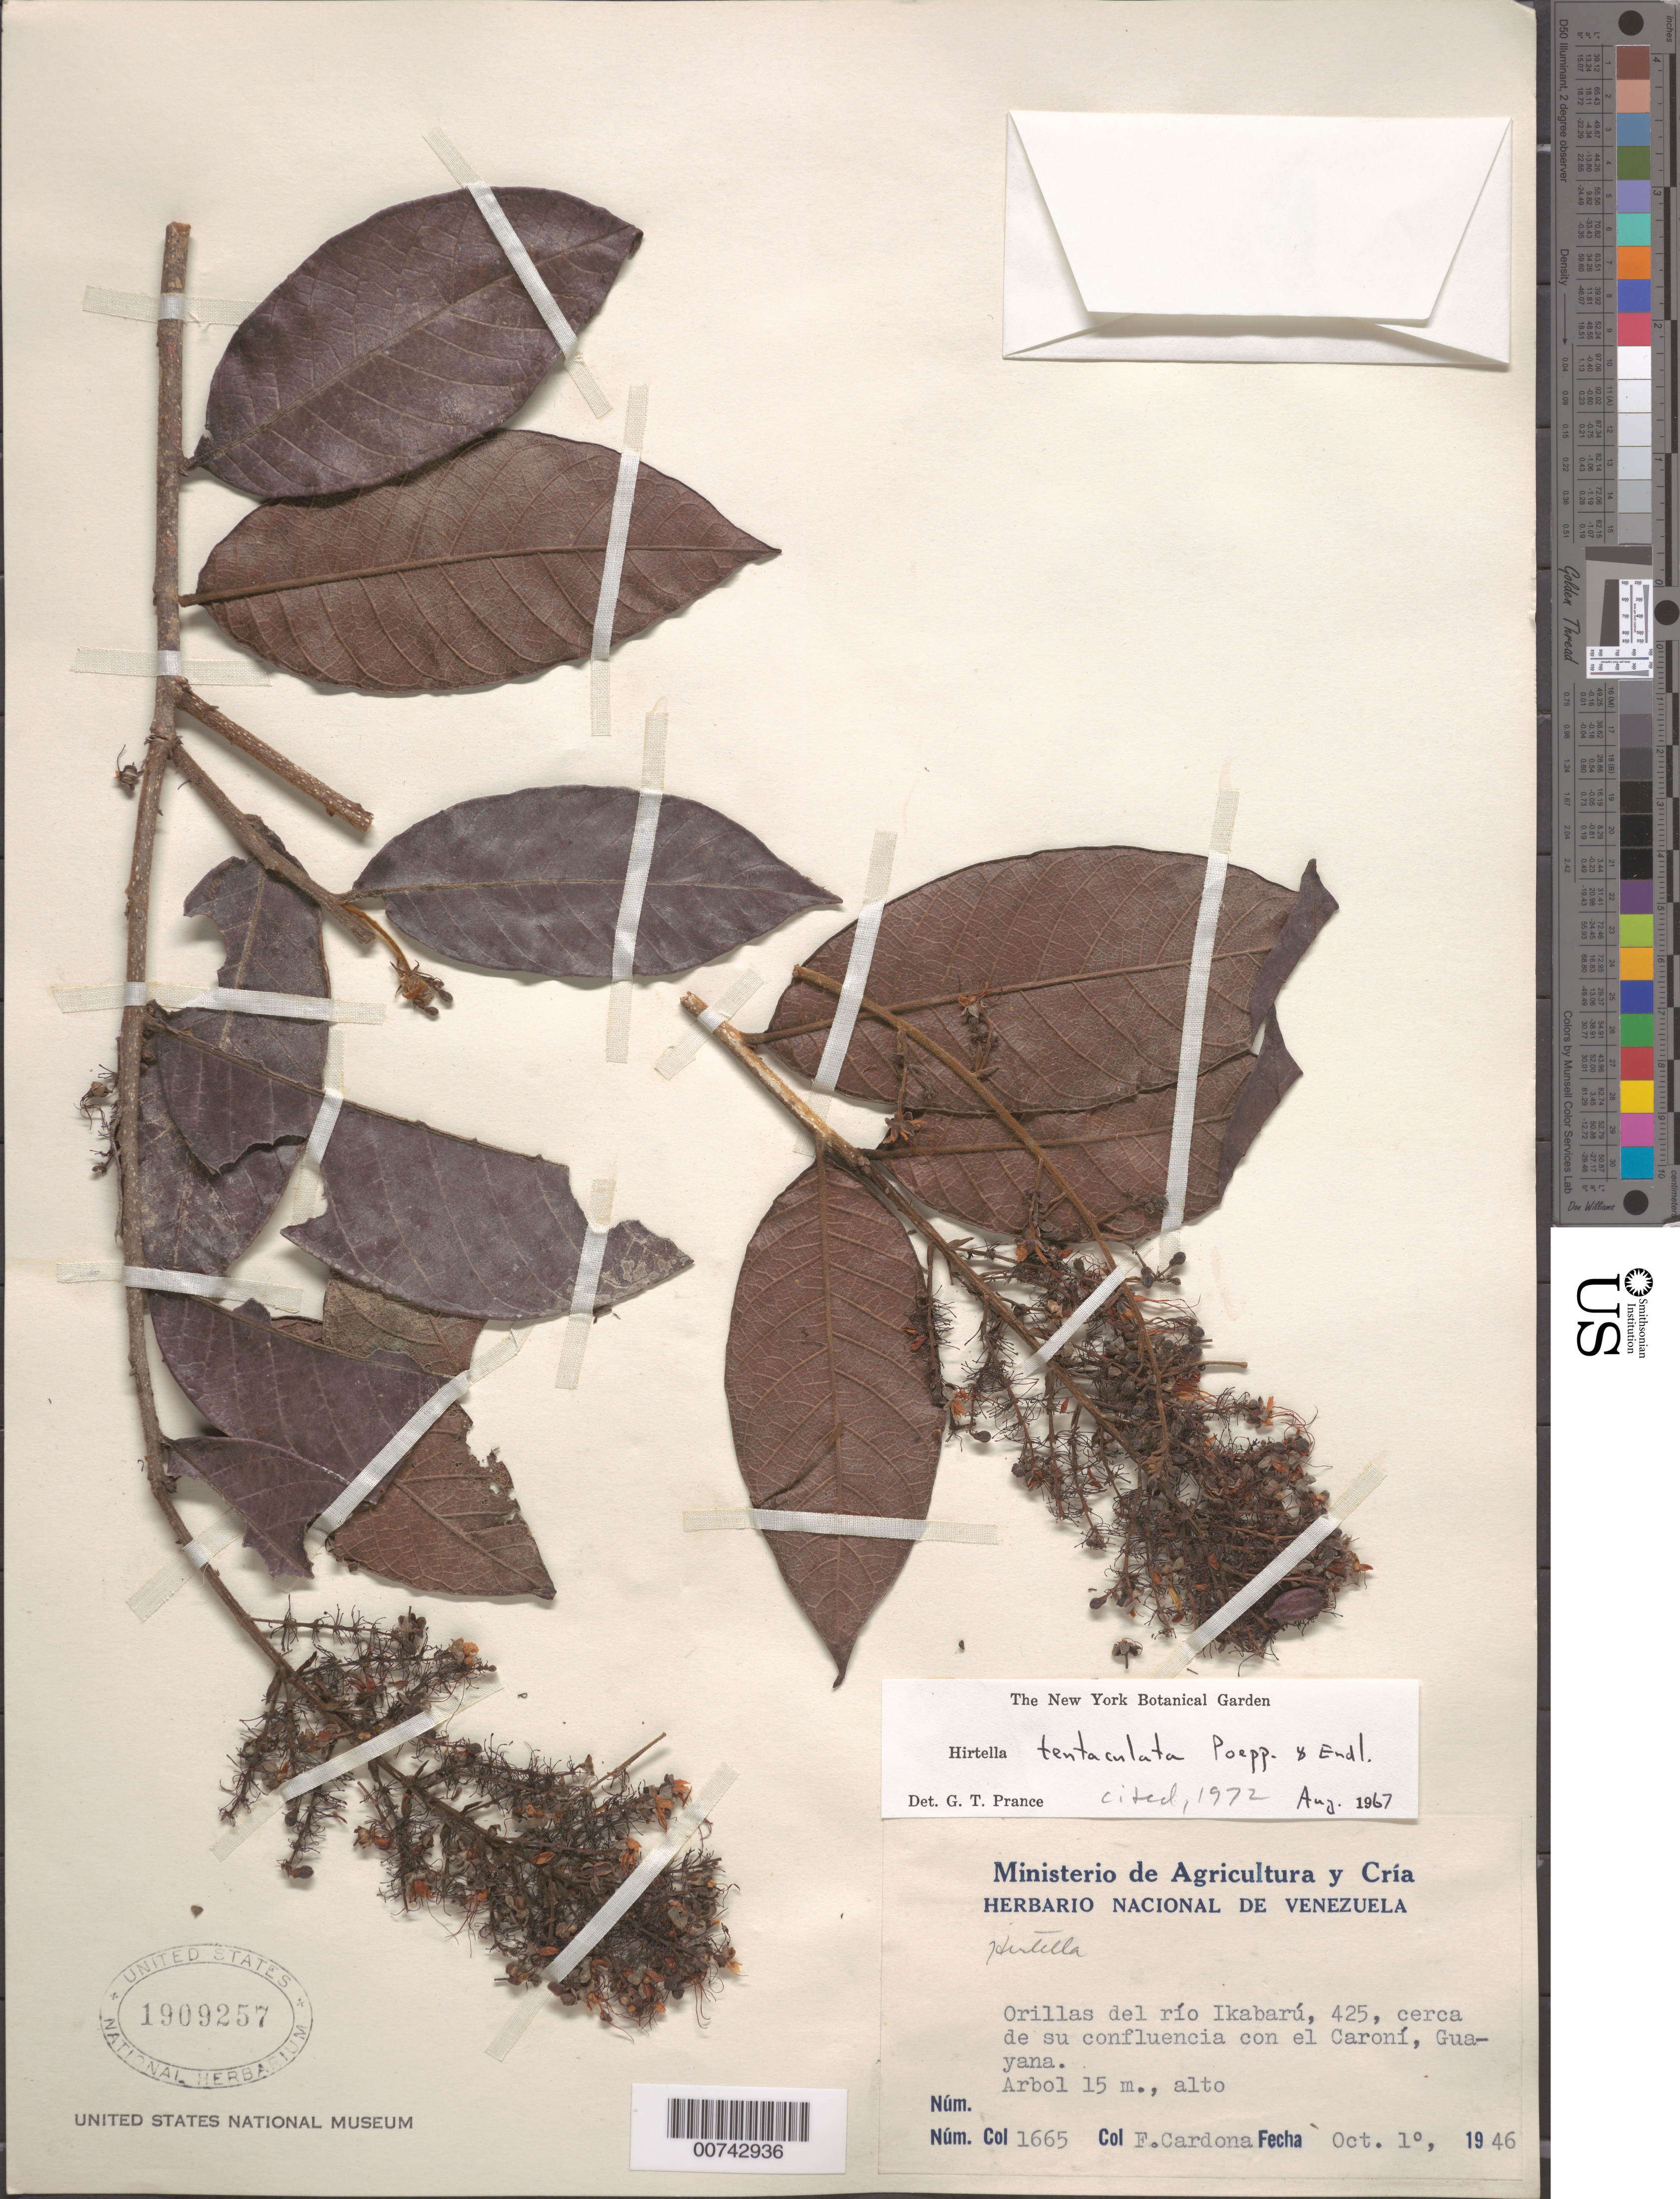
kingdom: Plantae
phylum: Tracheophyta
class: Magnoliopsida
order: Malpighiales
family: Chrysobalanaceae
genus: Hirtella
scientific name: Hirtella tentaculata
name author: Poepp.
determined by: Prance, G. T.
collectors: F. Cardona Puig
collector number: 1665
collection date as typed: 1-Oct-46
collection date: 1946-10-01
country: Venezuela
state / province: Bolívar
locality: Río Ikabarú, cerca de su confluencia con el Caroní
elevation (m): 425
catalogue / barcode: US 1909257